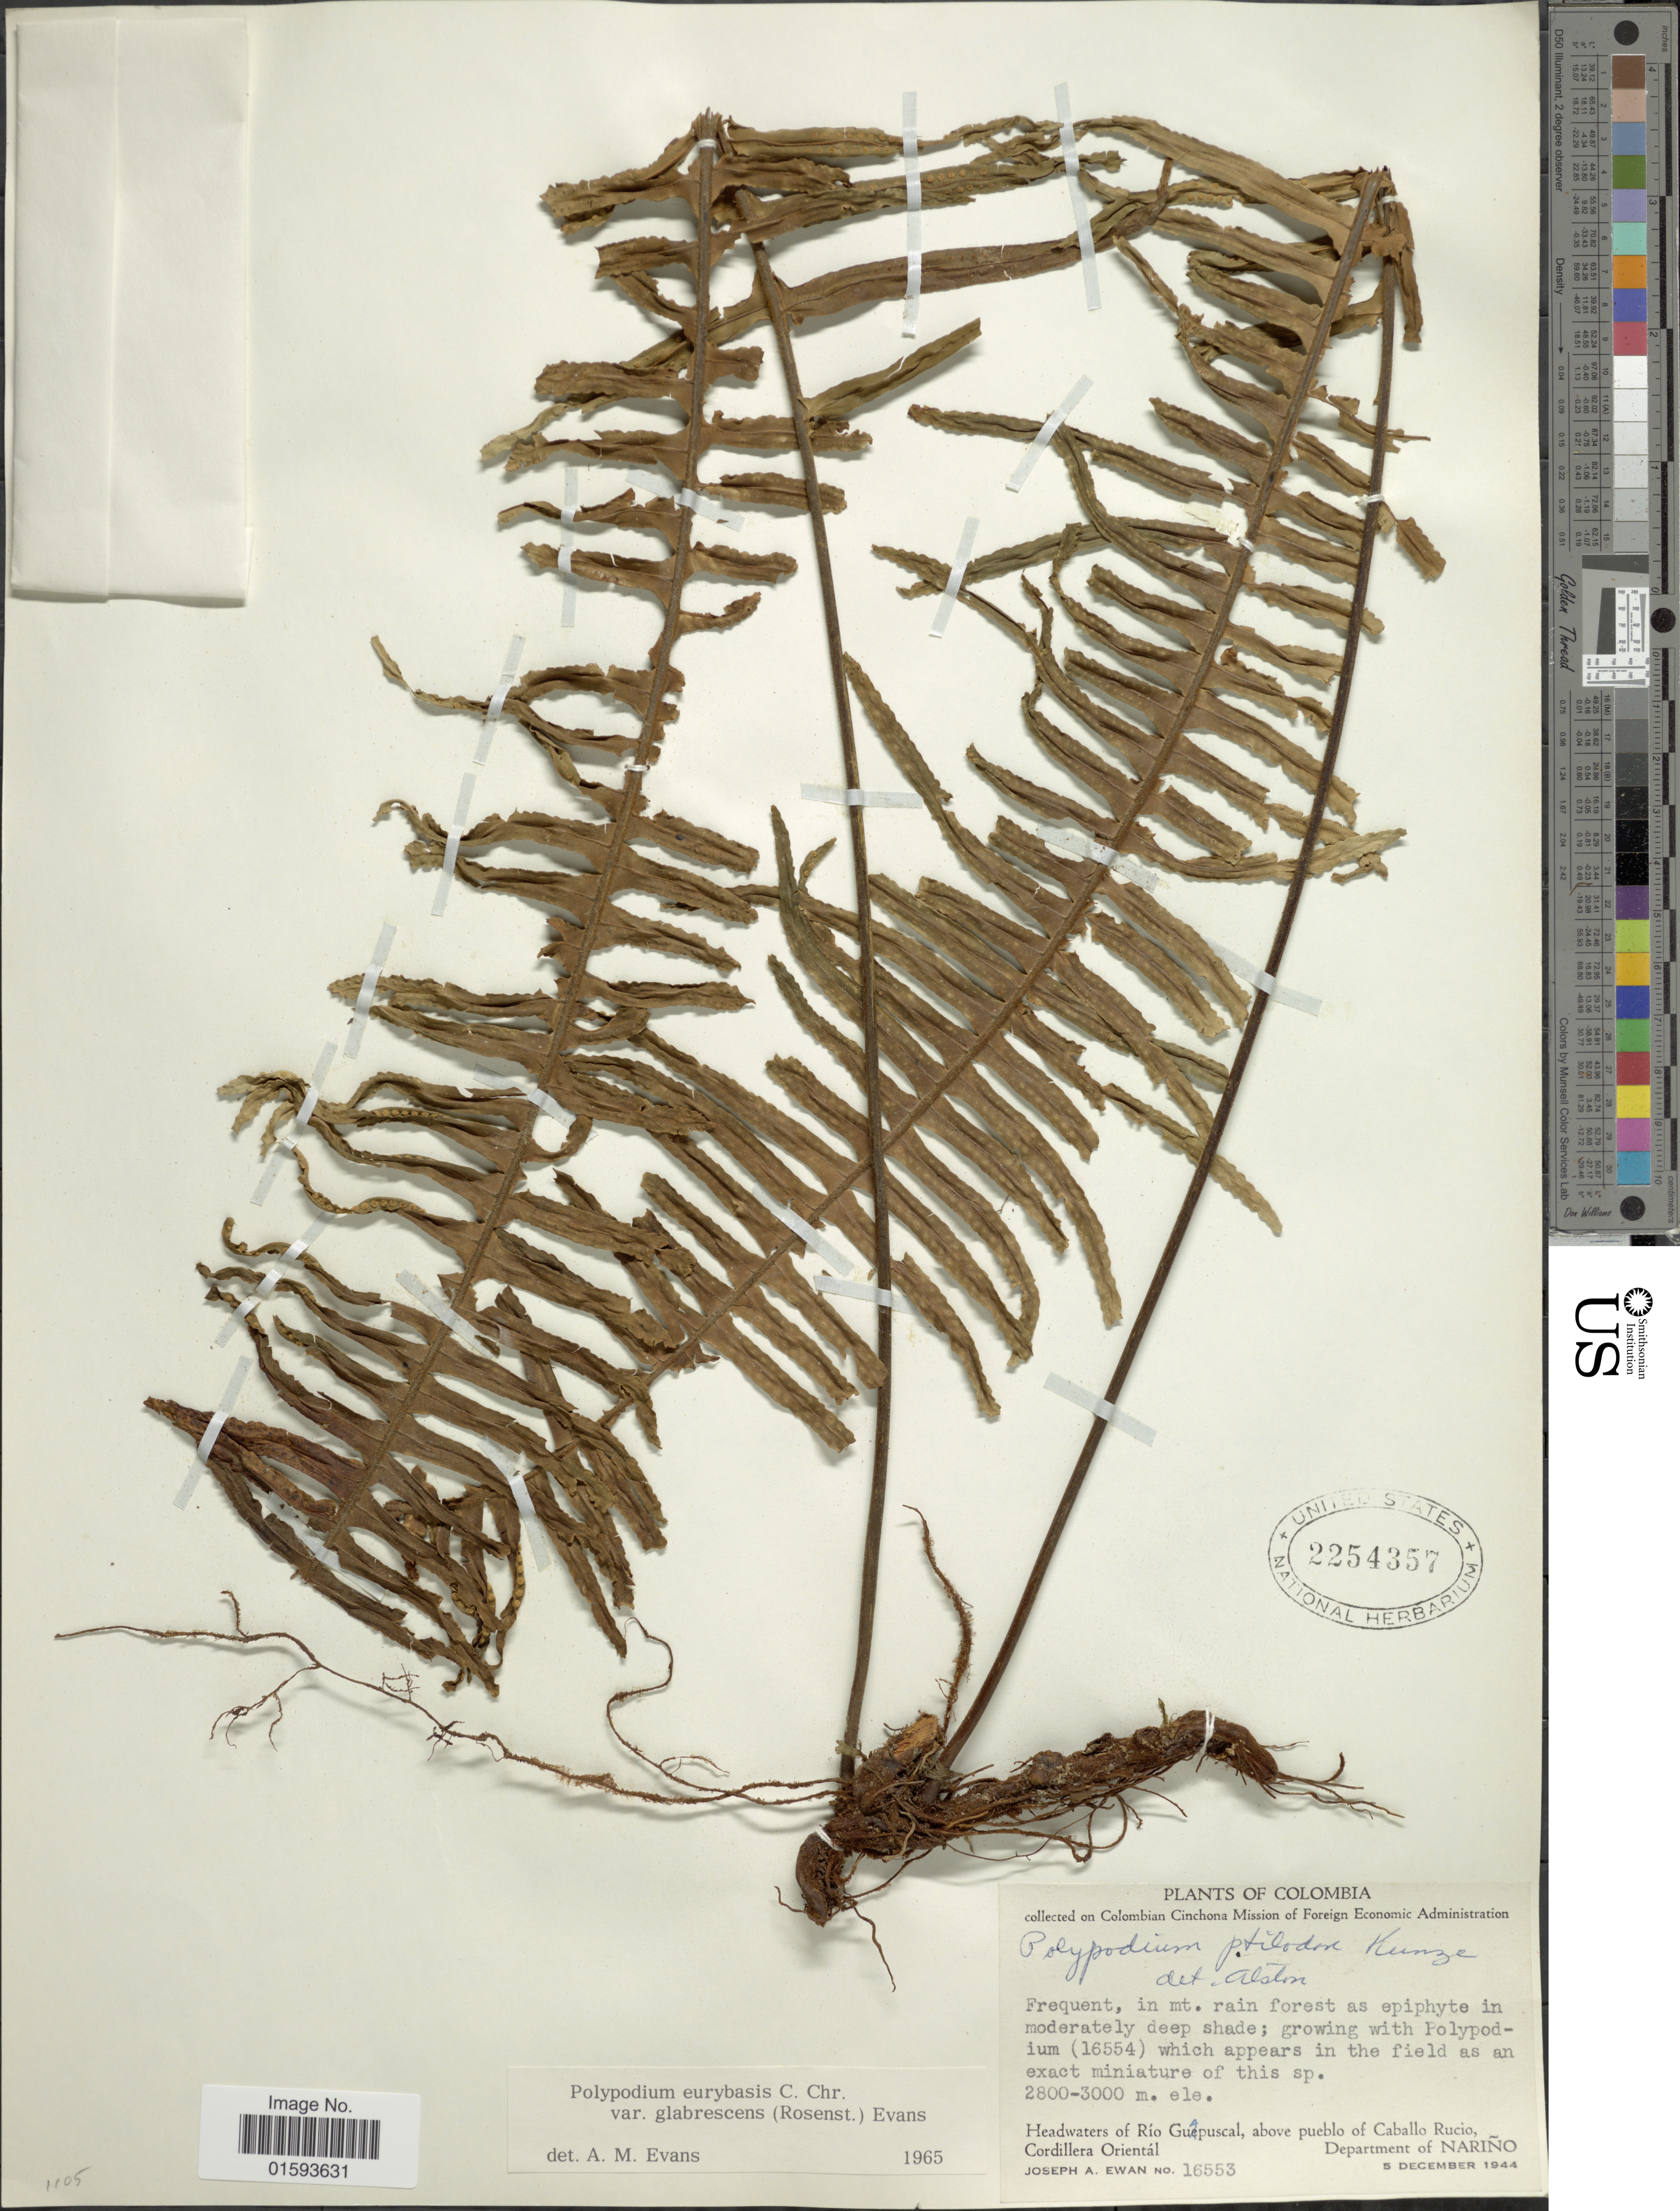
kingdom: Plantae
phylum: Tracheophyta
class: Polypodiopsida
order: Polypodiales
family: Polypodiaceae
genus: Pecluma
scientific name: Pecluma eurybasis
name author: (C. Chr.) M.G. Price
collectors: J. A. Ewan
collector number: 16553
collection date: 1944-12-05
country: Colombia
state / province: Nariño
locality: Headwaters of Rio Guapuscal, above pueblo of Caballo Rucio, Cordillera Oriental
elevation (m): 2800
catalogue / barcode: US 2254357